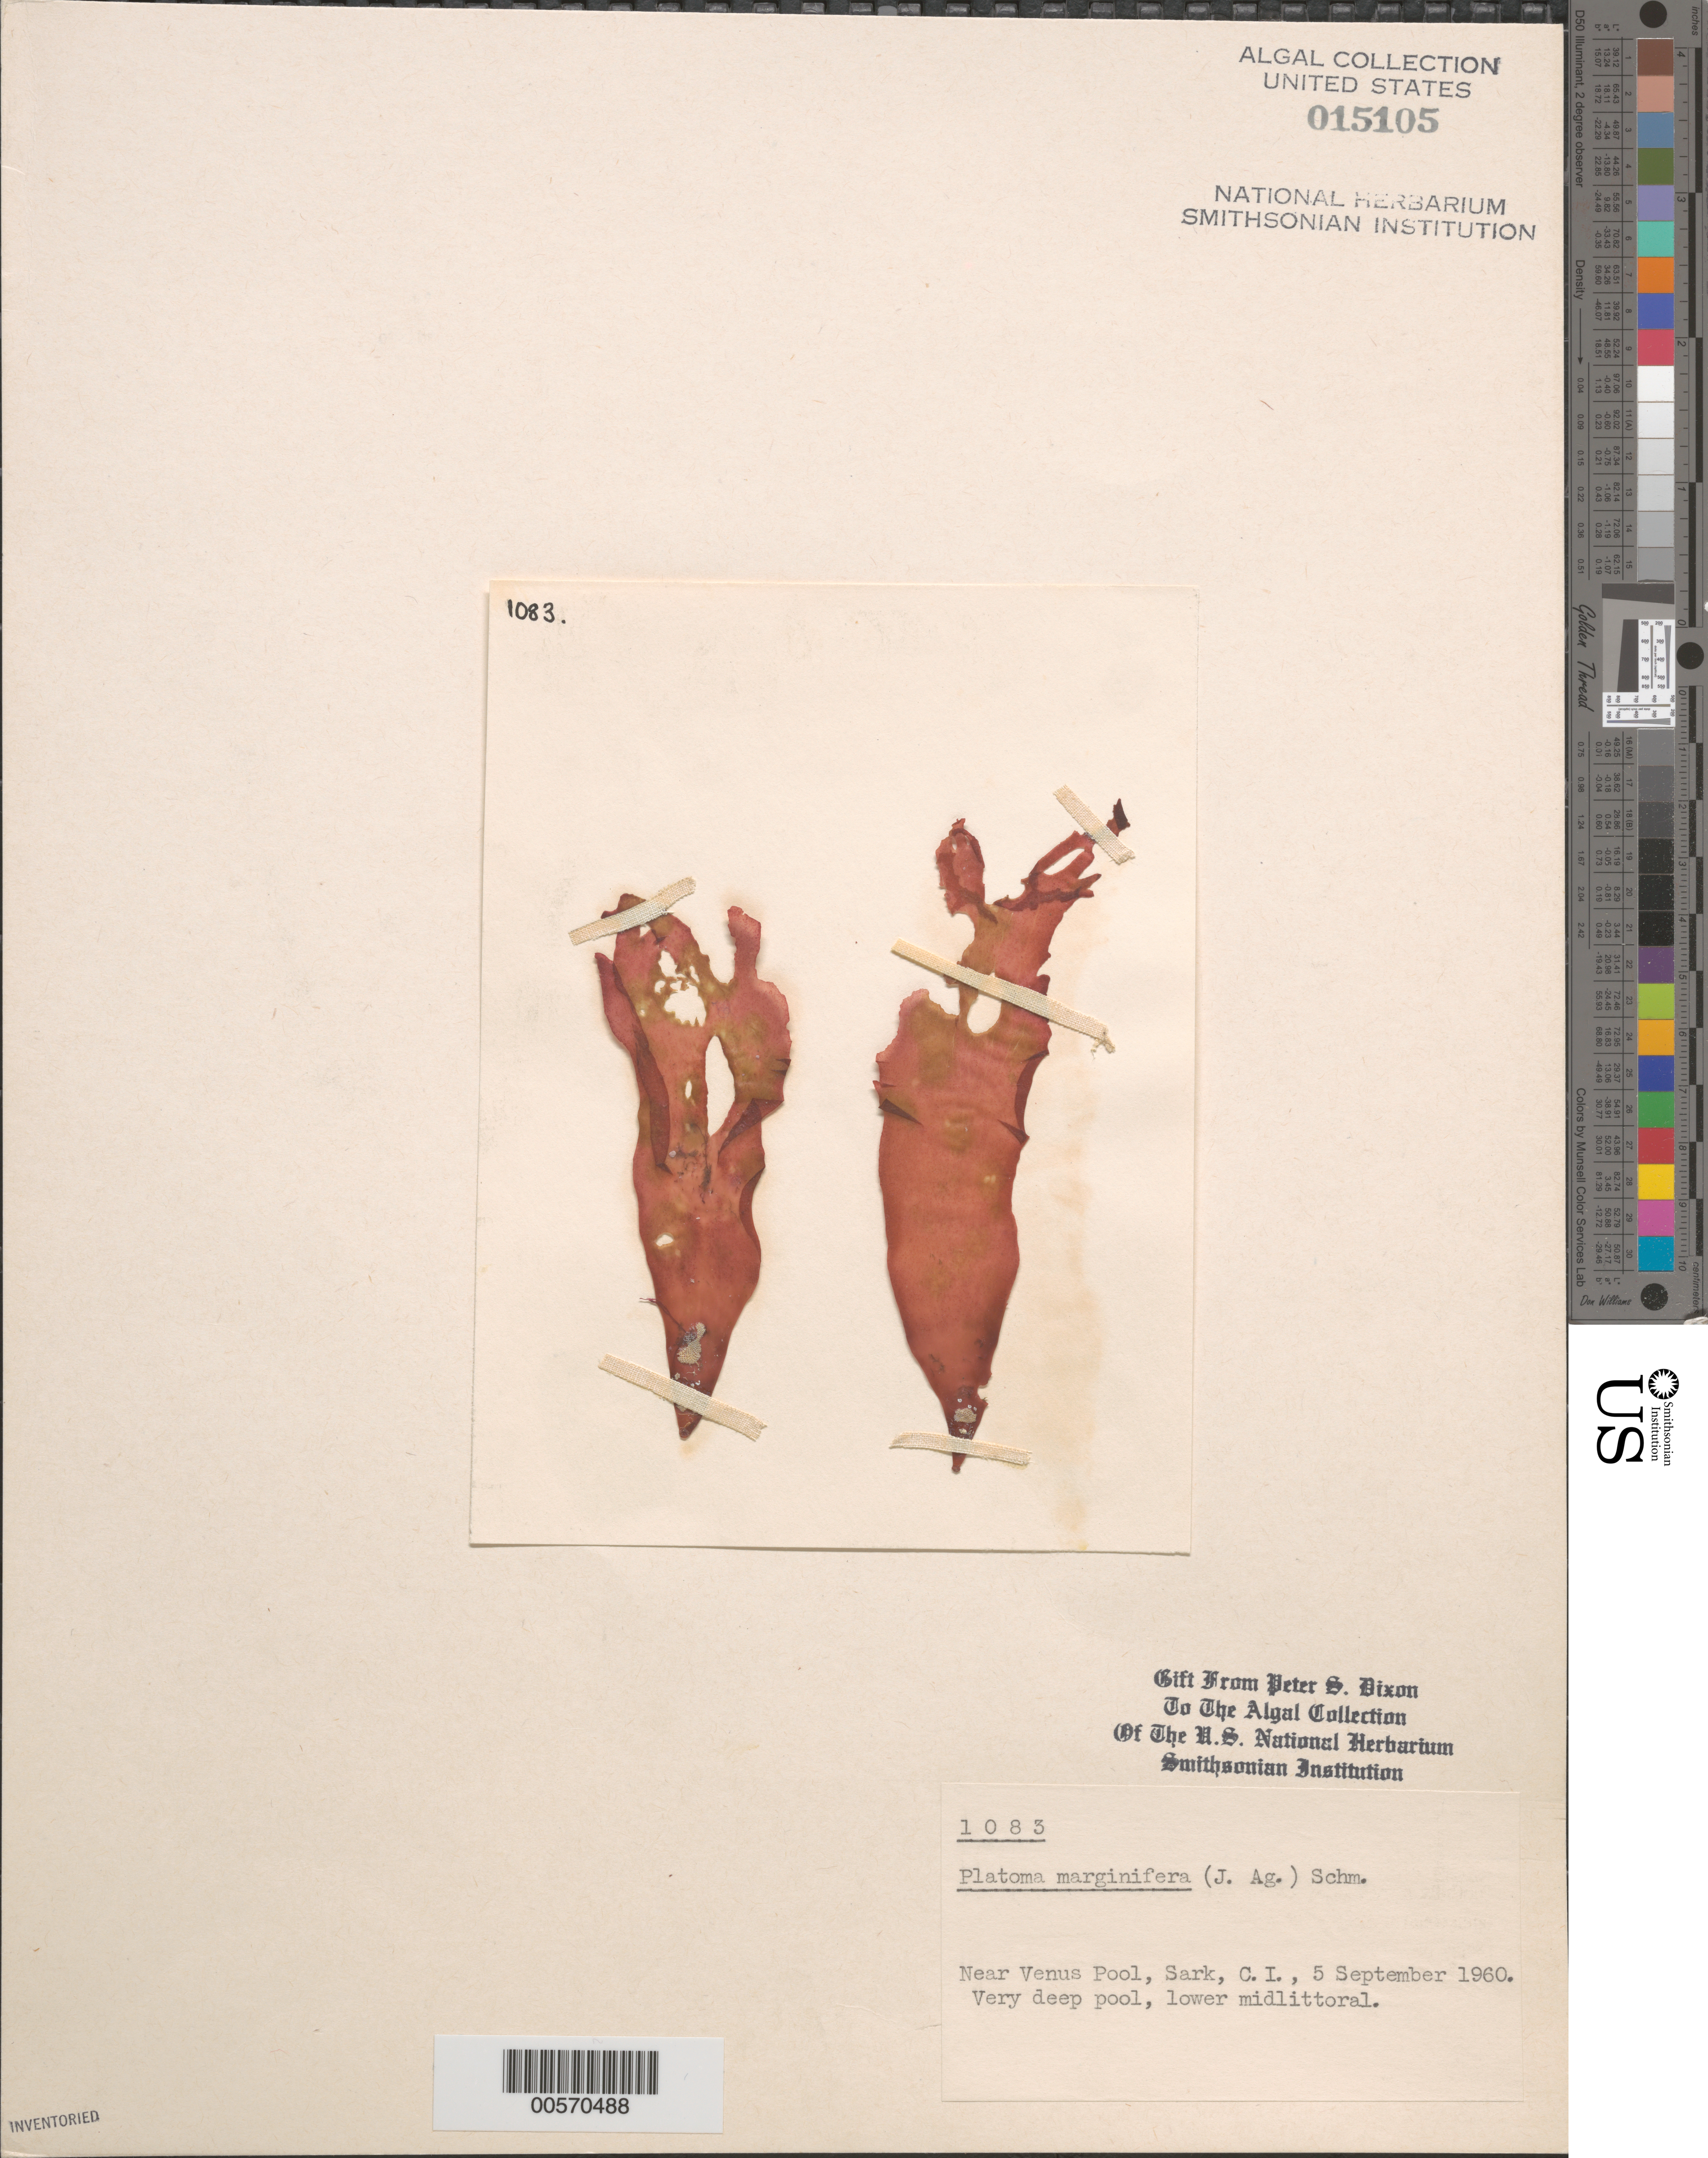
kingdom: Plantae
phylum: Rhodophyta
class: Florideophyceae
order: Nemastomatales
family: Nemastomataceae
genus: Itonoa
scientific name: Itonoa marginifera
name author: (J. Agardh) Masuda & Guiry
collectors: P. S. Dixon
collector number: PSD 1083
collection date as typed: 05 Sep 1960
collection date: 1960-09-05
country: United Kingdom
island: Sark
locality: Near Venus Pool. Bailiwick of Guernsey.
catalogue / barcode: US 15105